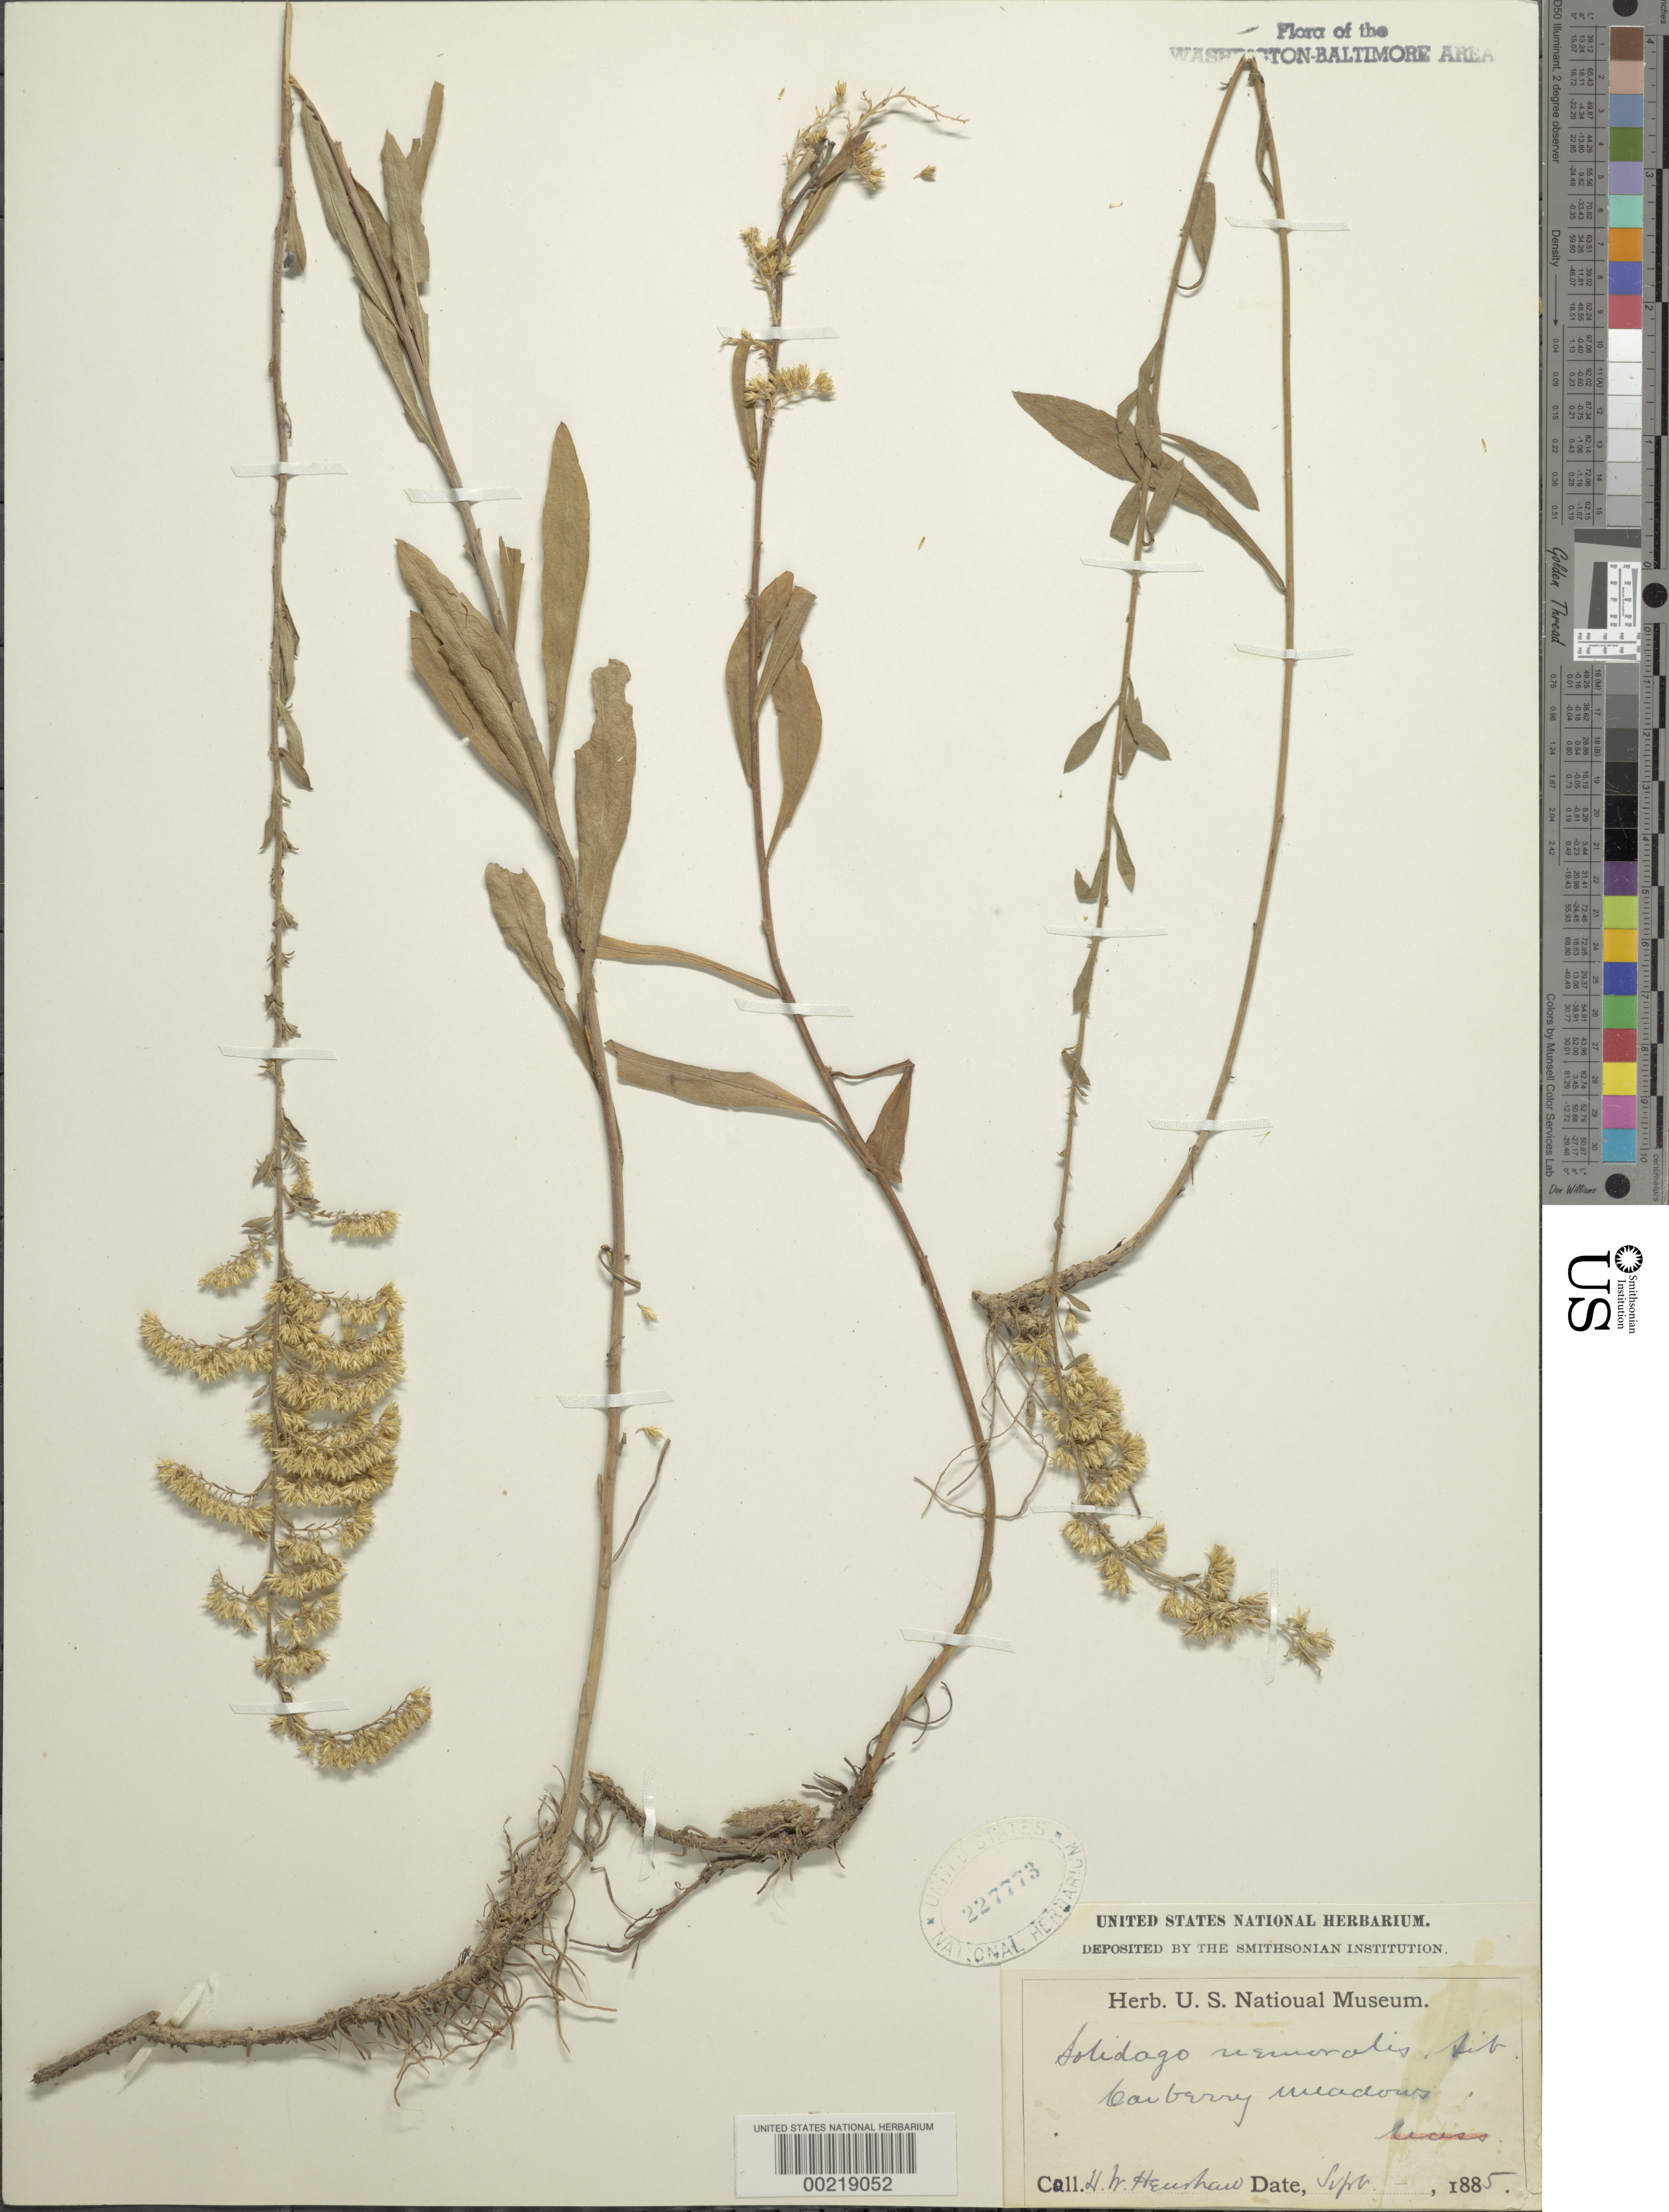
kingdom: Plantae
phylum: Tracheophyta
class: Magnoliopsida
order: Asterales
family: Asteraceae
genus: Solidago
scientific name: Solidago nemoralis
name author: Aiton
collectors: H. Henshaw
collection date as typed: Sep 1885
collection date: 1885-09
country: United States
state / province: District of Columbia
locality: Carberry meadows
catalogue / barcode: US 227773